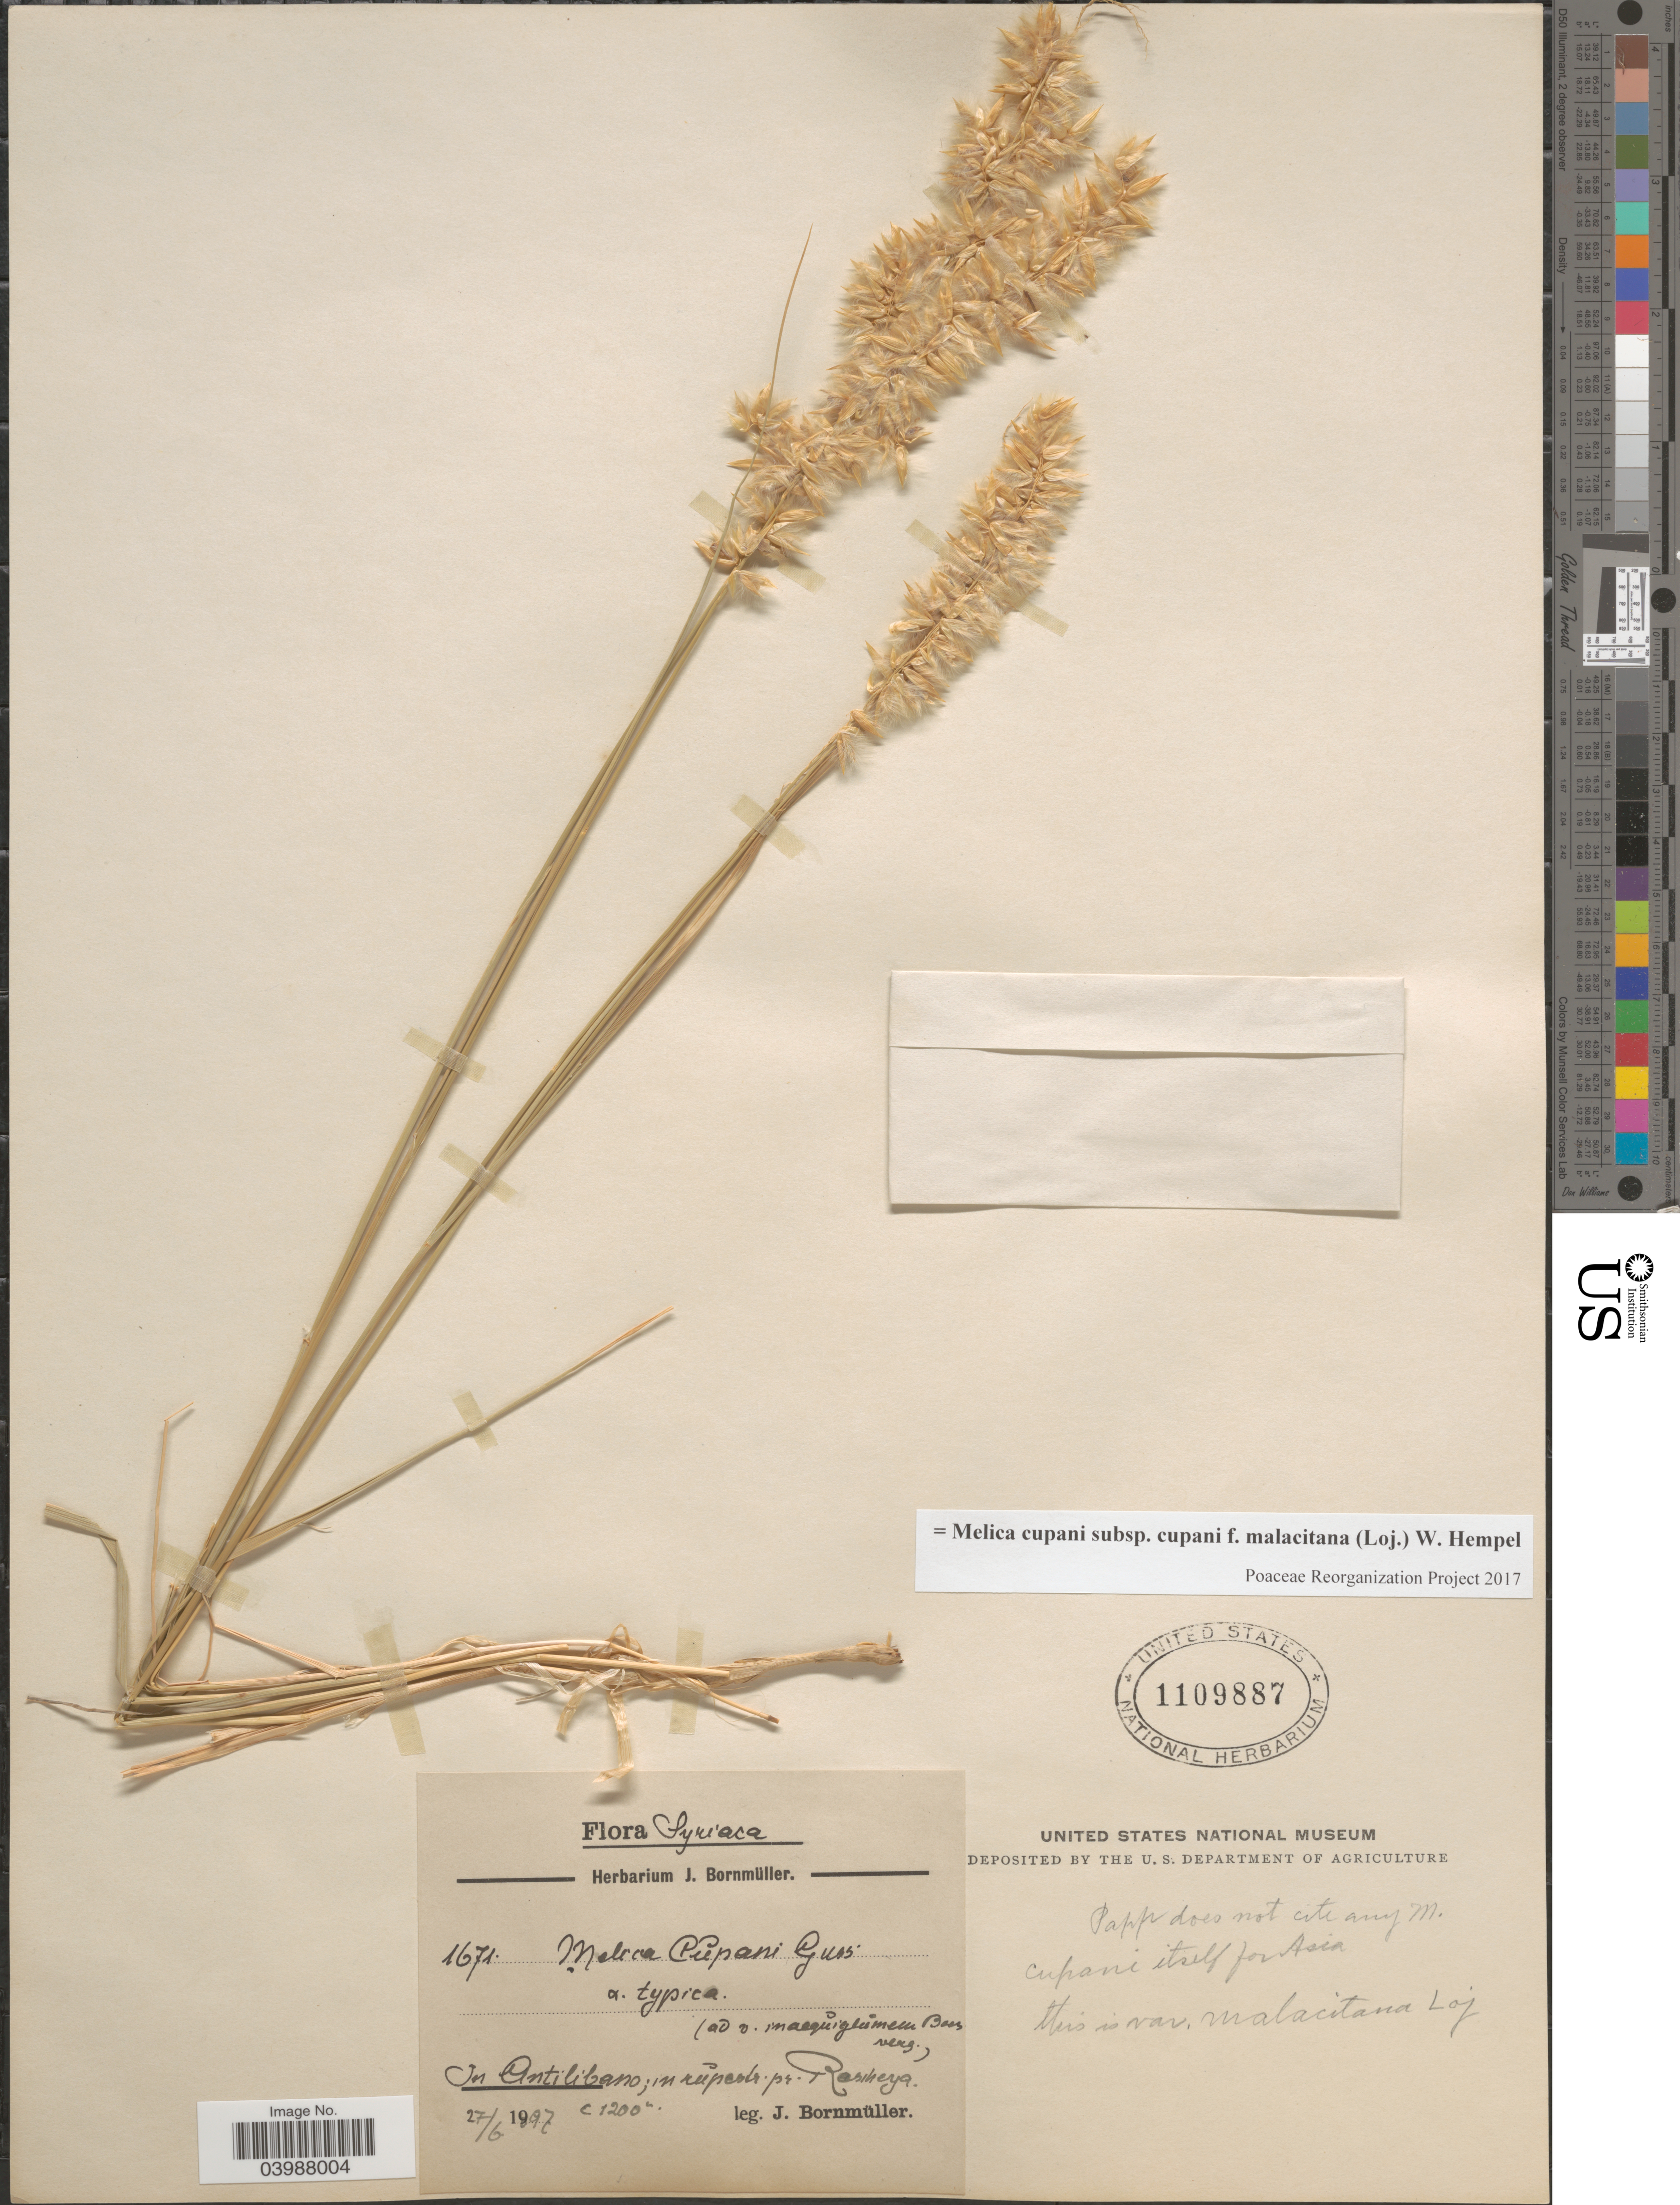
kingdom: Plantae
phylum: Tracheophyta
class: Liliopsida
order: Poales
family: Poaceae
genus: Melica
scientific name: Melica cupani subsp. cupani f. malacitana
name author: W. Hempel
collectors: J. Bornmüller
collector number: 1671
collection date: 1897-06-27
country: Syria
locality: Syriaca. In Antilibano; in rūpestr. pr. Resiherya [interpreted].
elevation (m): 1200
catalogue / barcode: US 1109887